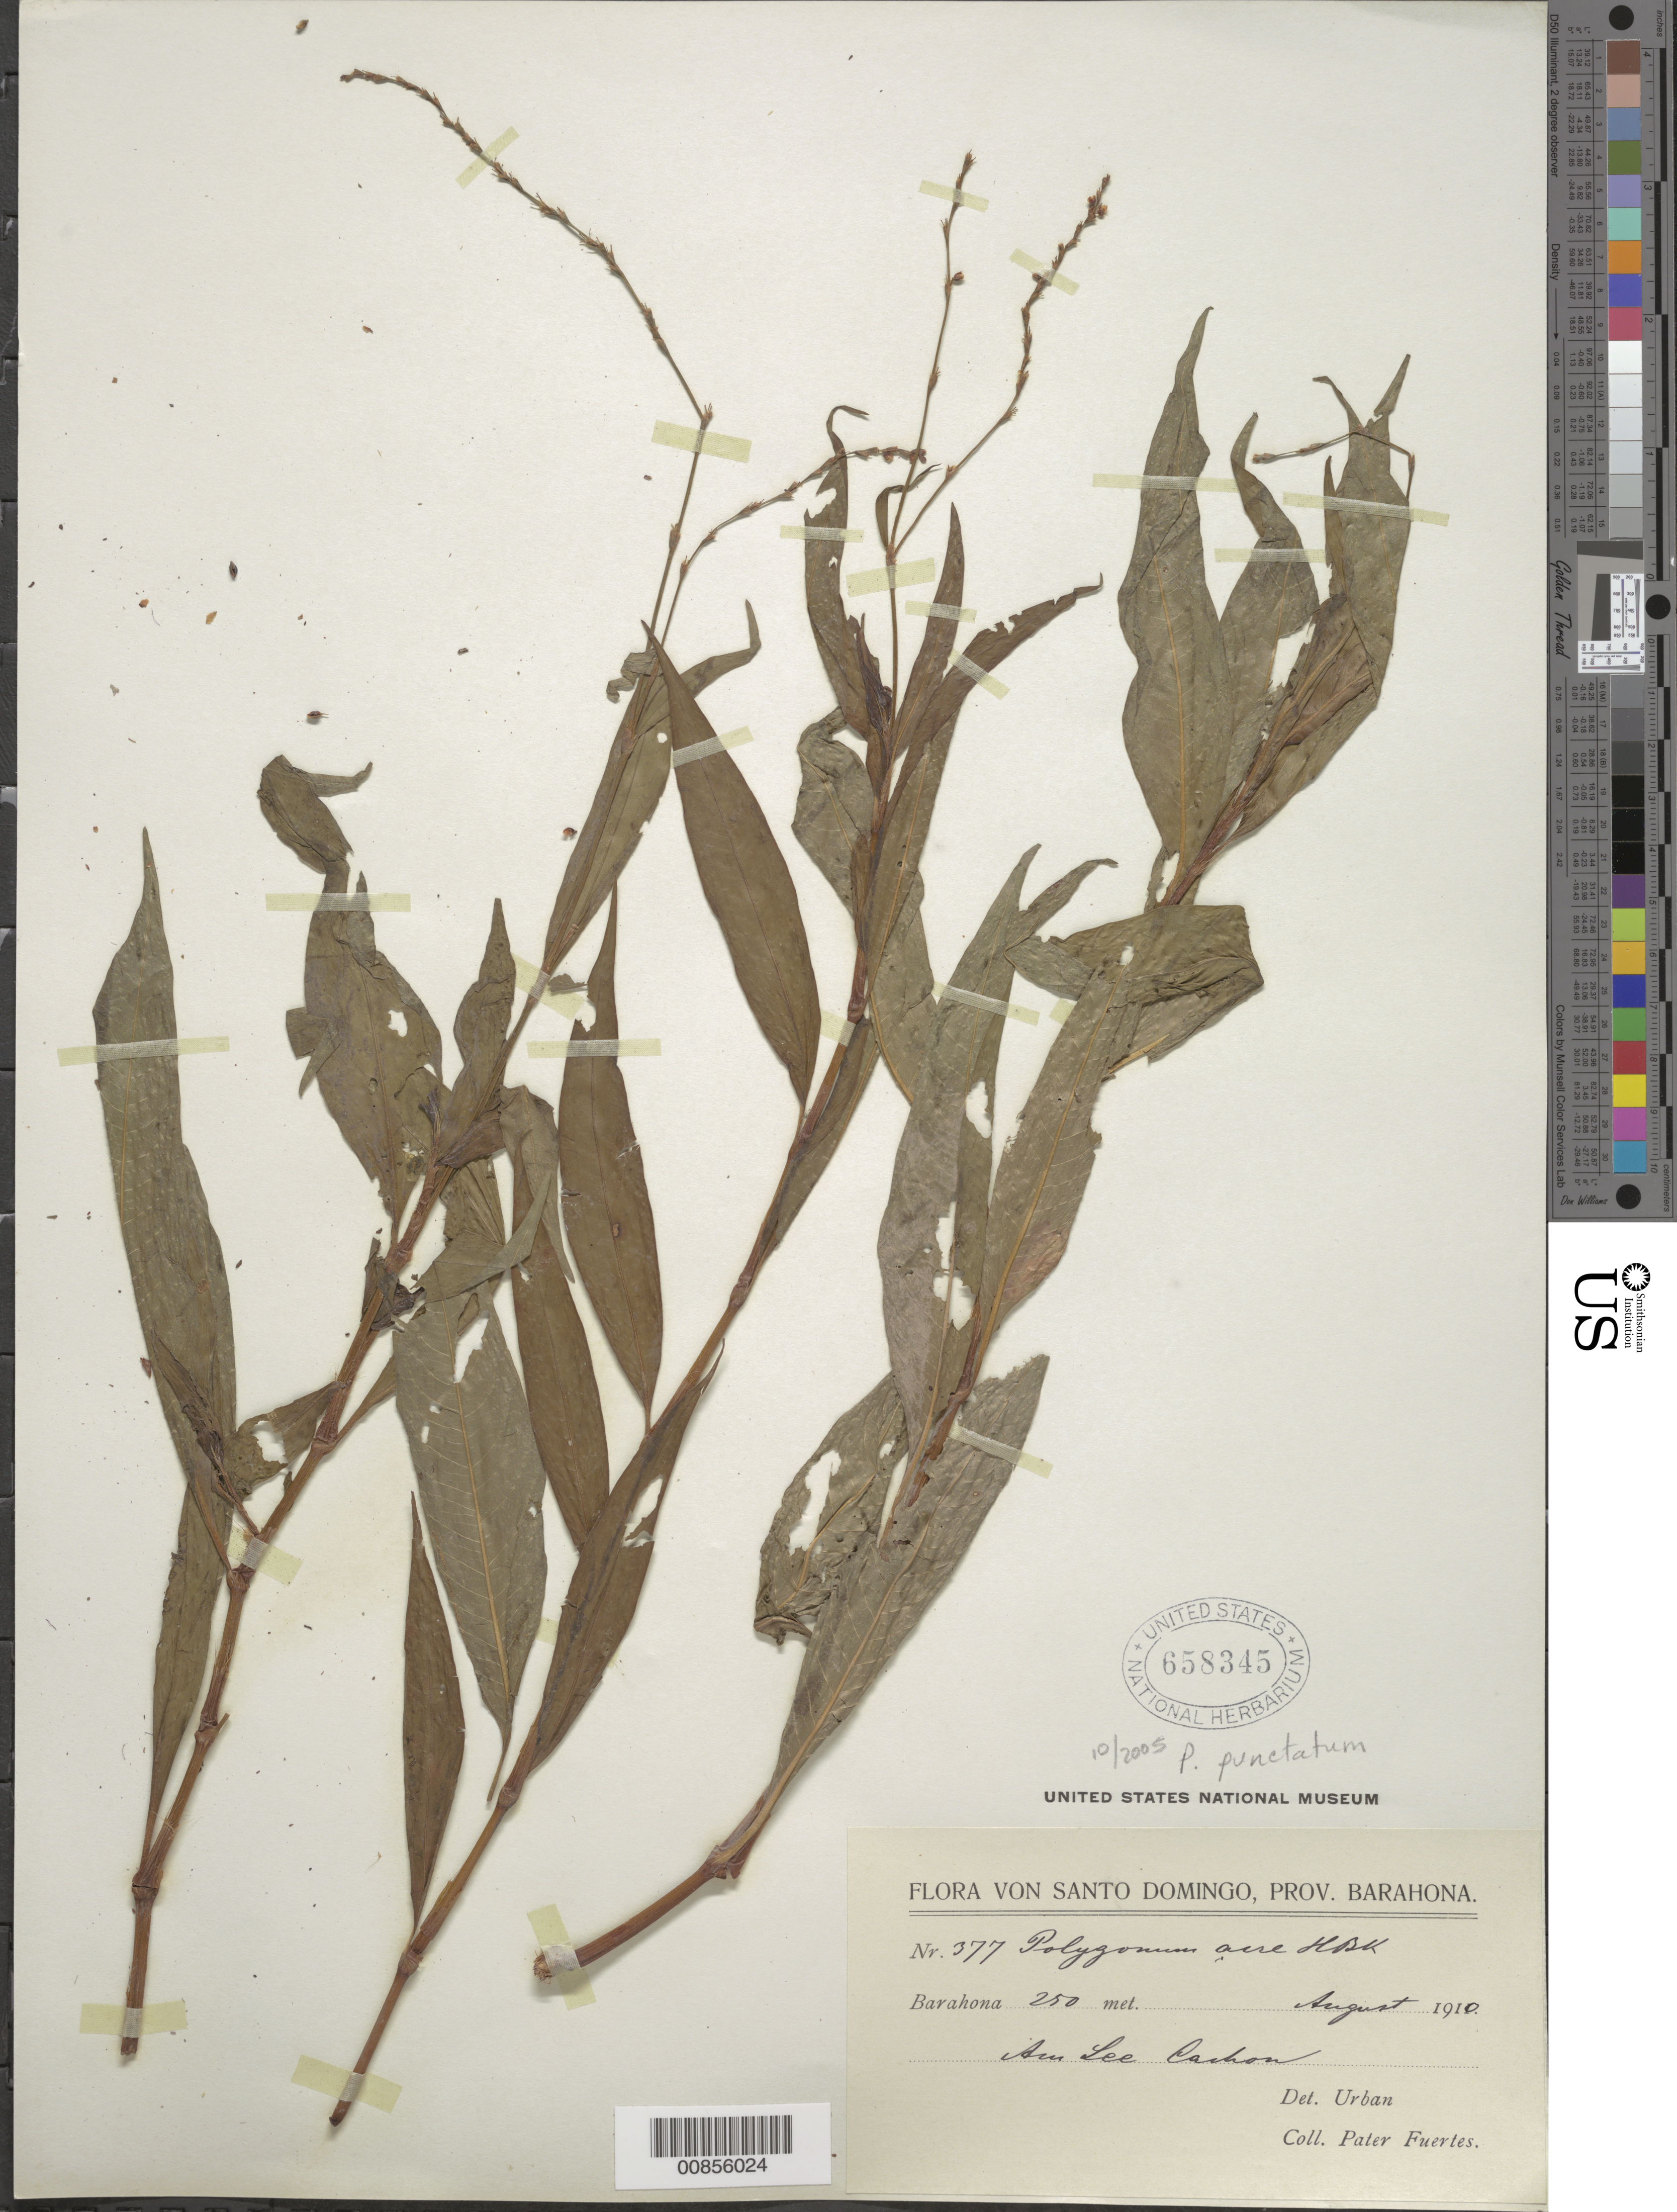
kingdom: Plantae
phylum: Tracheophyta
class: Magnoliopsida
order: Caryophyllales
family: Polygonaceae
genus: Polygonum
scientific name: Polygonum punctatum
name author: Elliott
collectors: M. D. Fuertes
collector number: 377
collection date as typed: Aug 1910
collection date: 1910-08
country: Dominican Republic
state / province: Barahona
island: Hispaniola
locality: Am Lee "Cachon".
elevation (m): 250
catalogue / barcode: US 658345